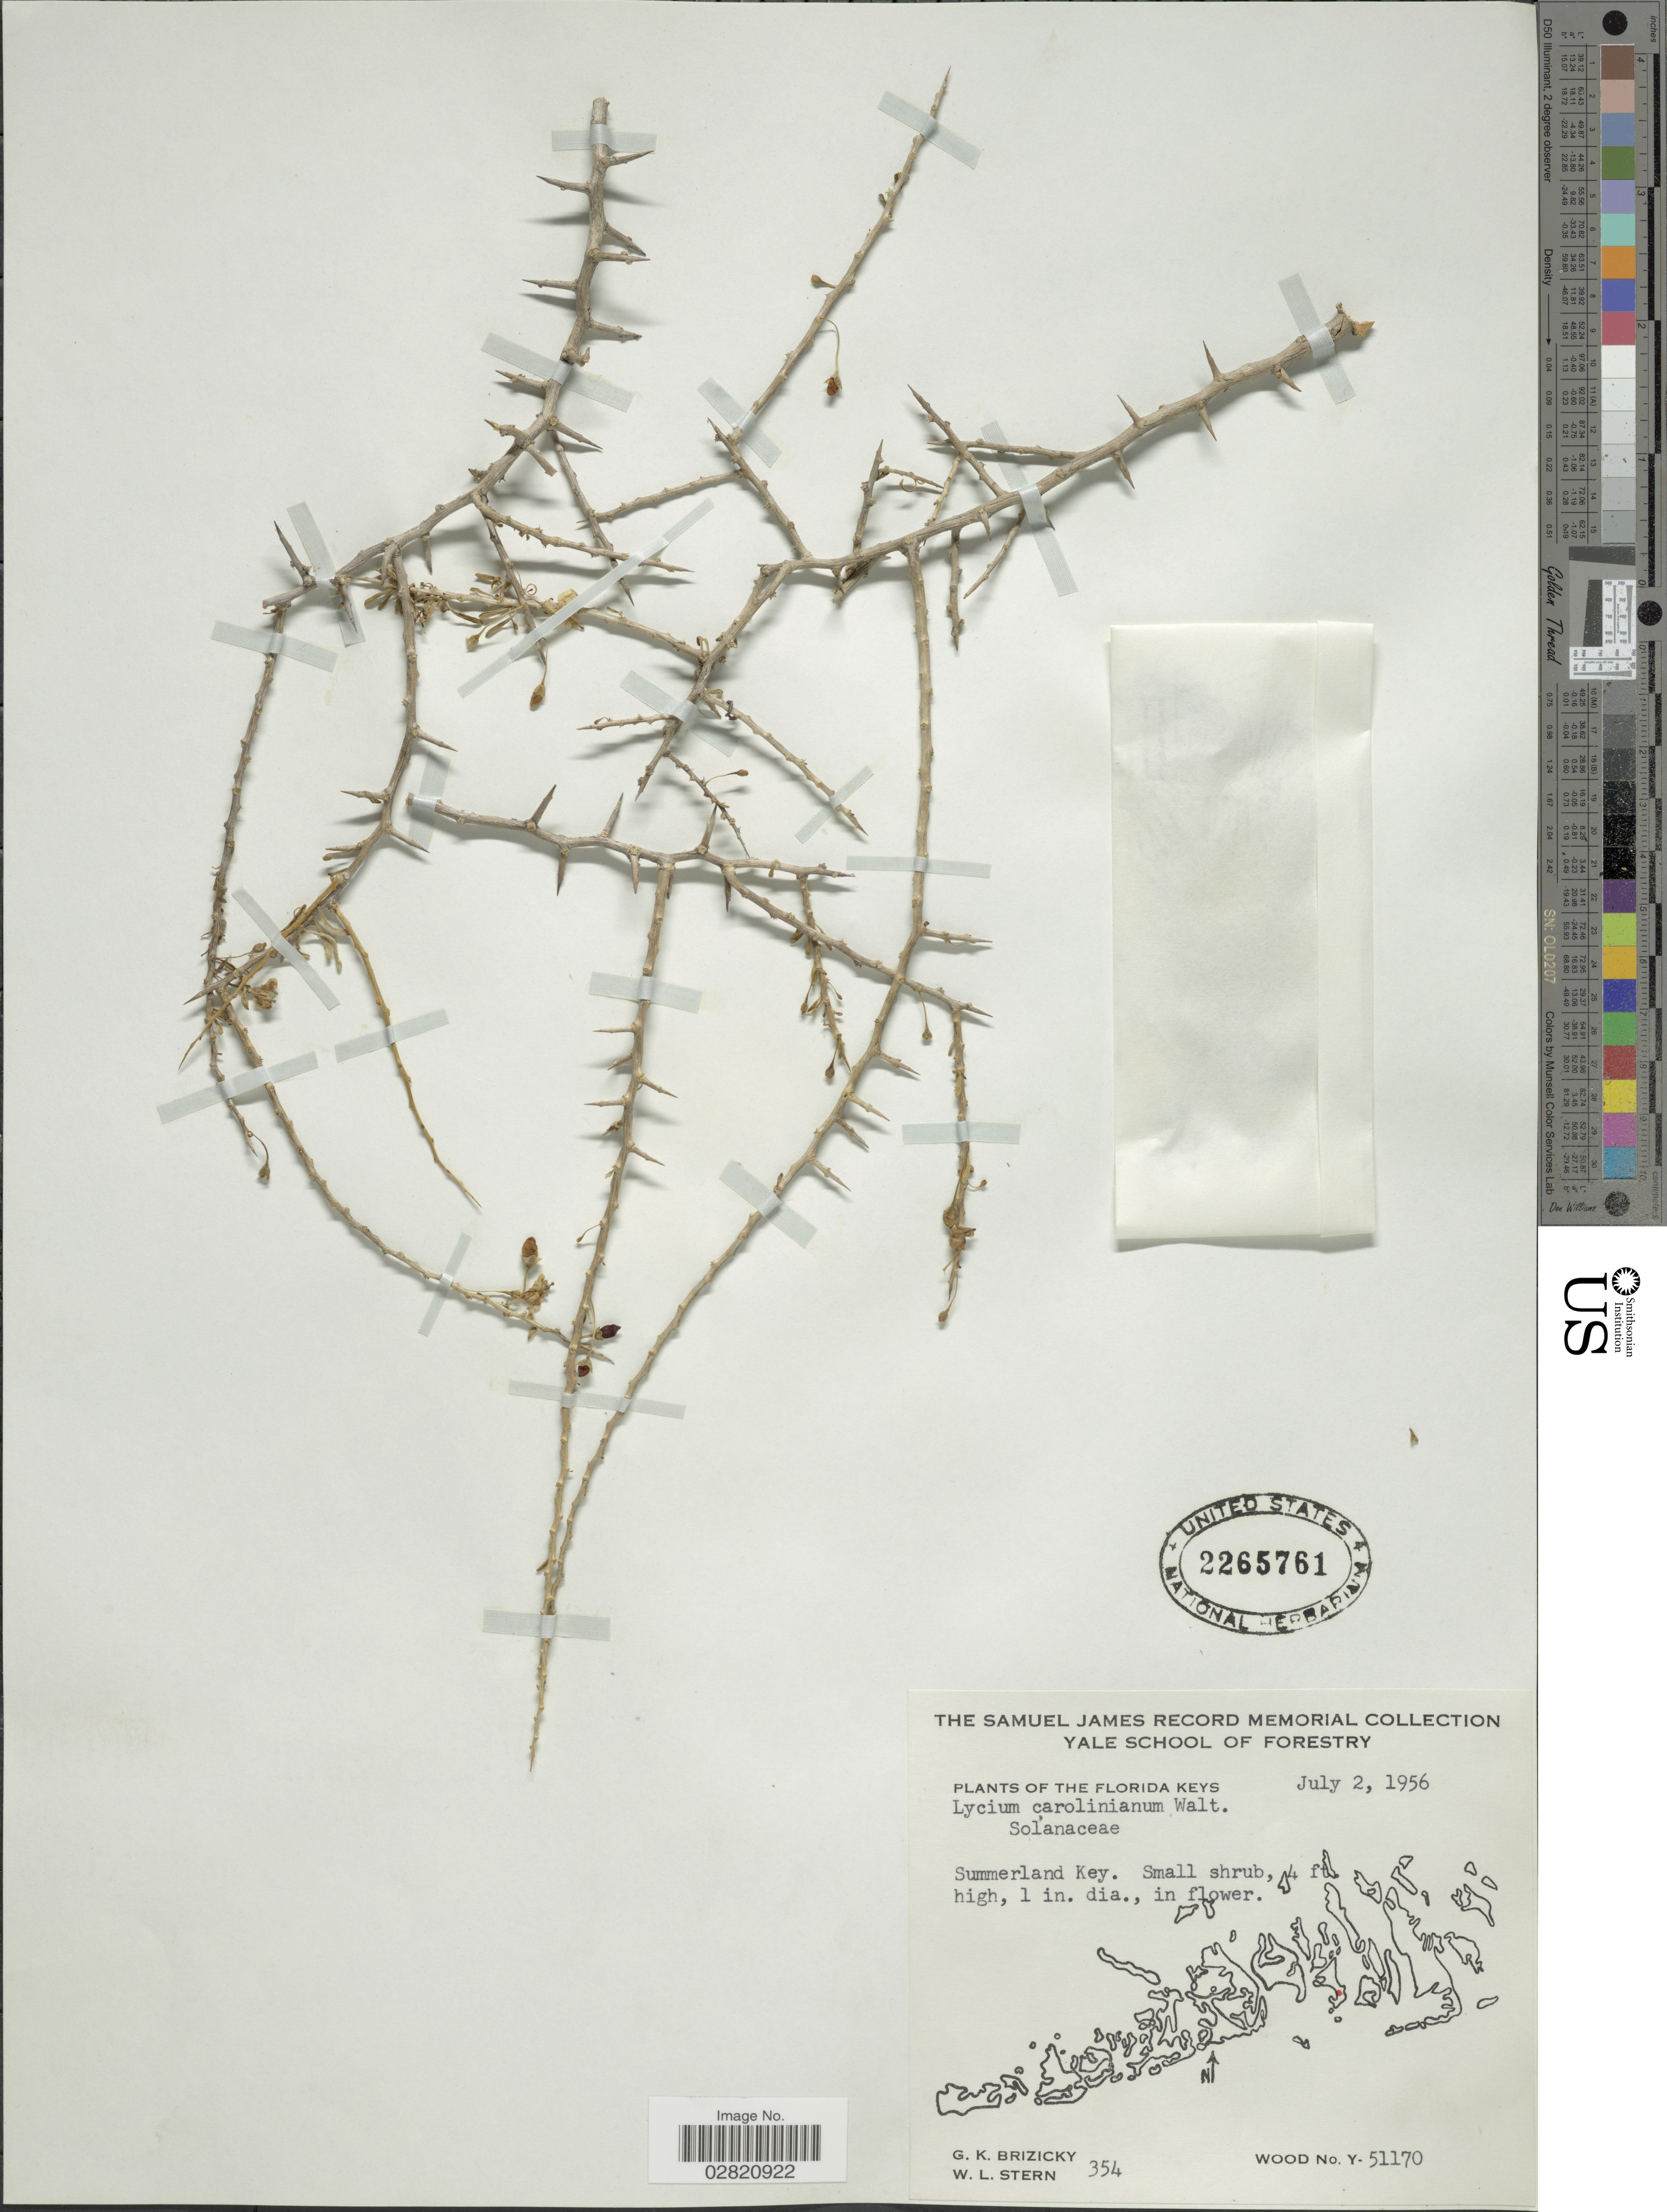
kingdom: Plantae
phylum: Tracheophyta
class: Magnoliopsida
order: Solanales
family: Solanaceae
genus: Lycium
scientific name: Lycium carolinianum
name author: Walter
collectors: G. K. Brizicky & W. L. Stern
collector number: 354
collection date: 1956-07-02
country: United States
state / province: Florida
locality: The Florida Keys, Summerland Key.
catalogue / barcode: US 2265761